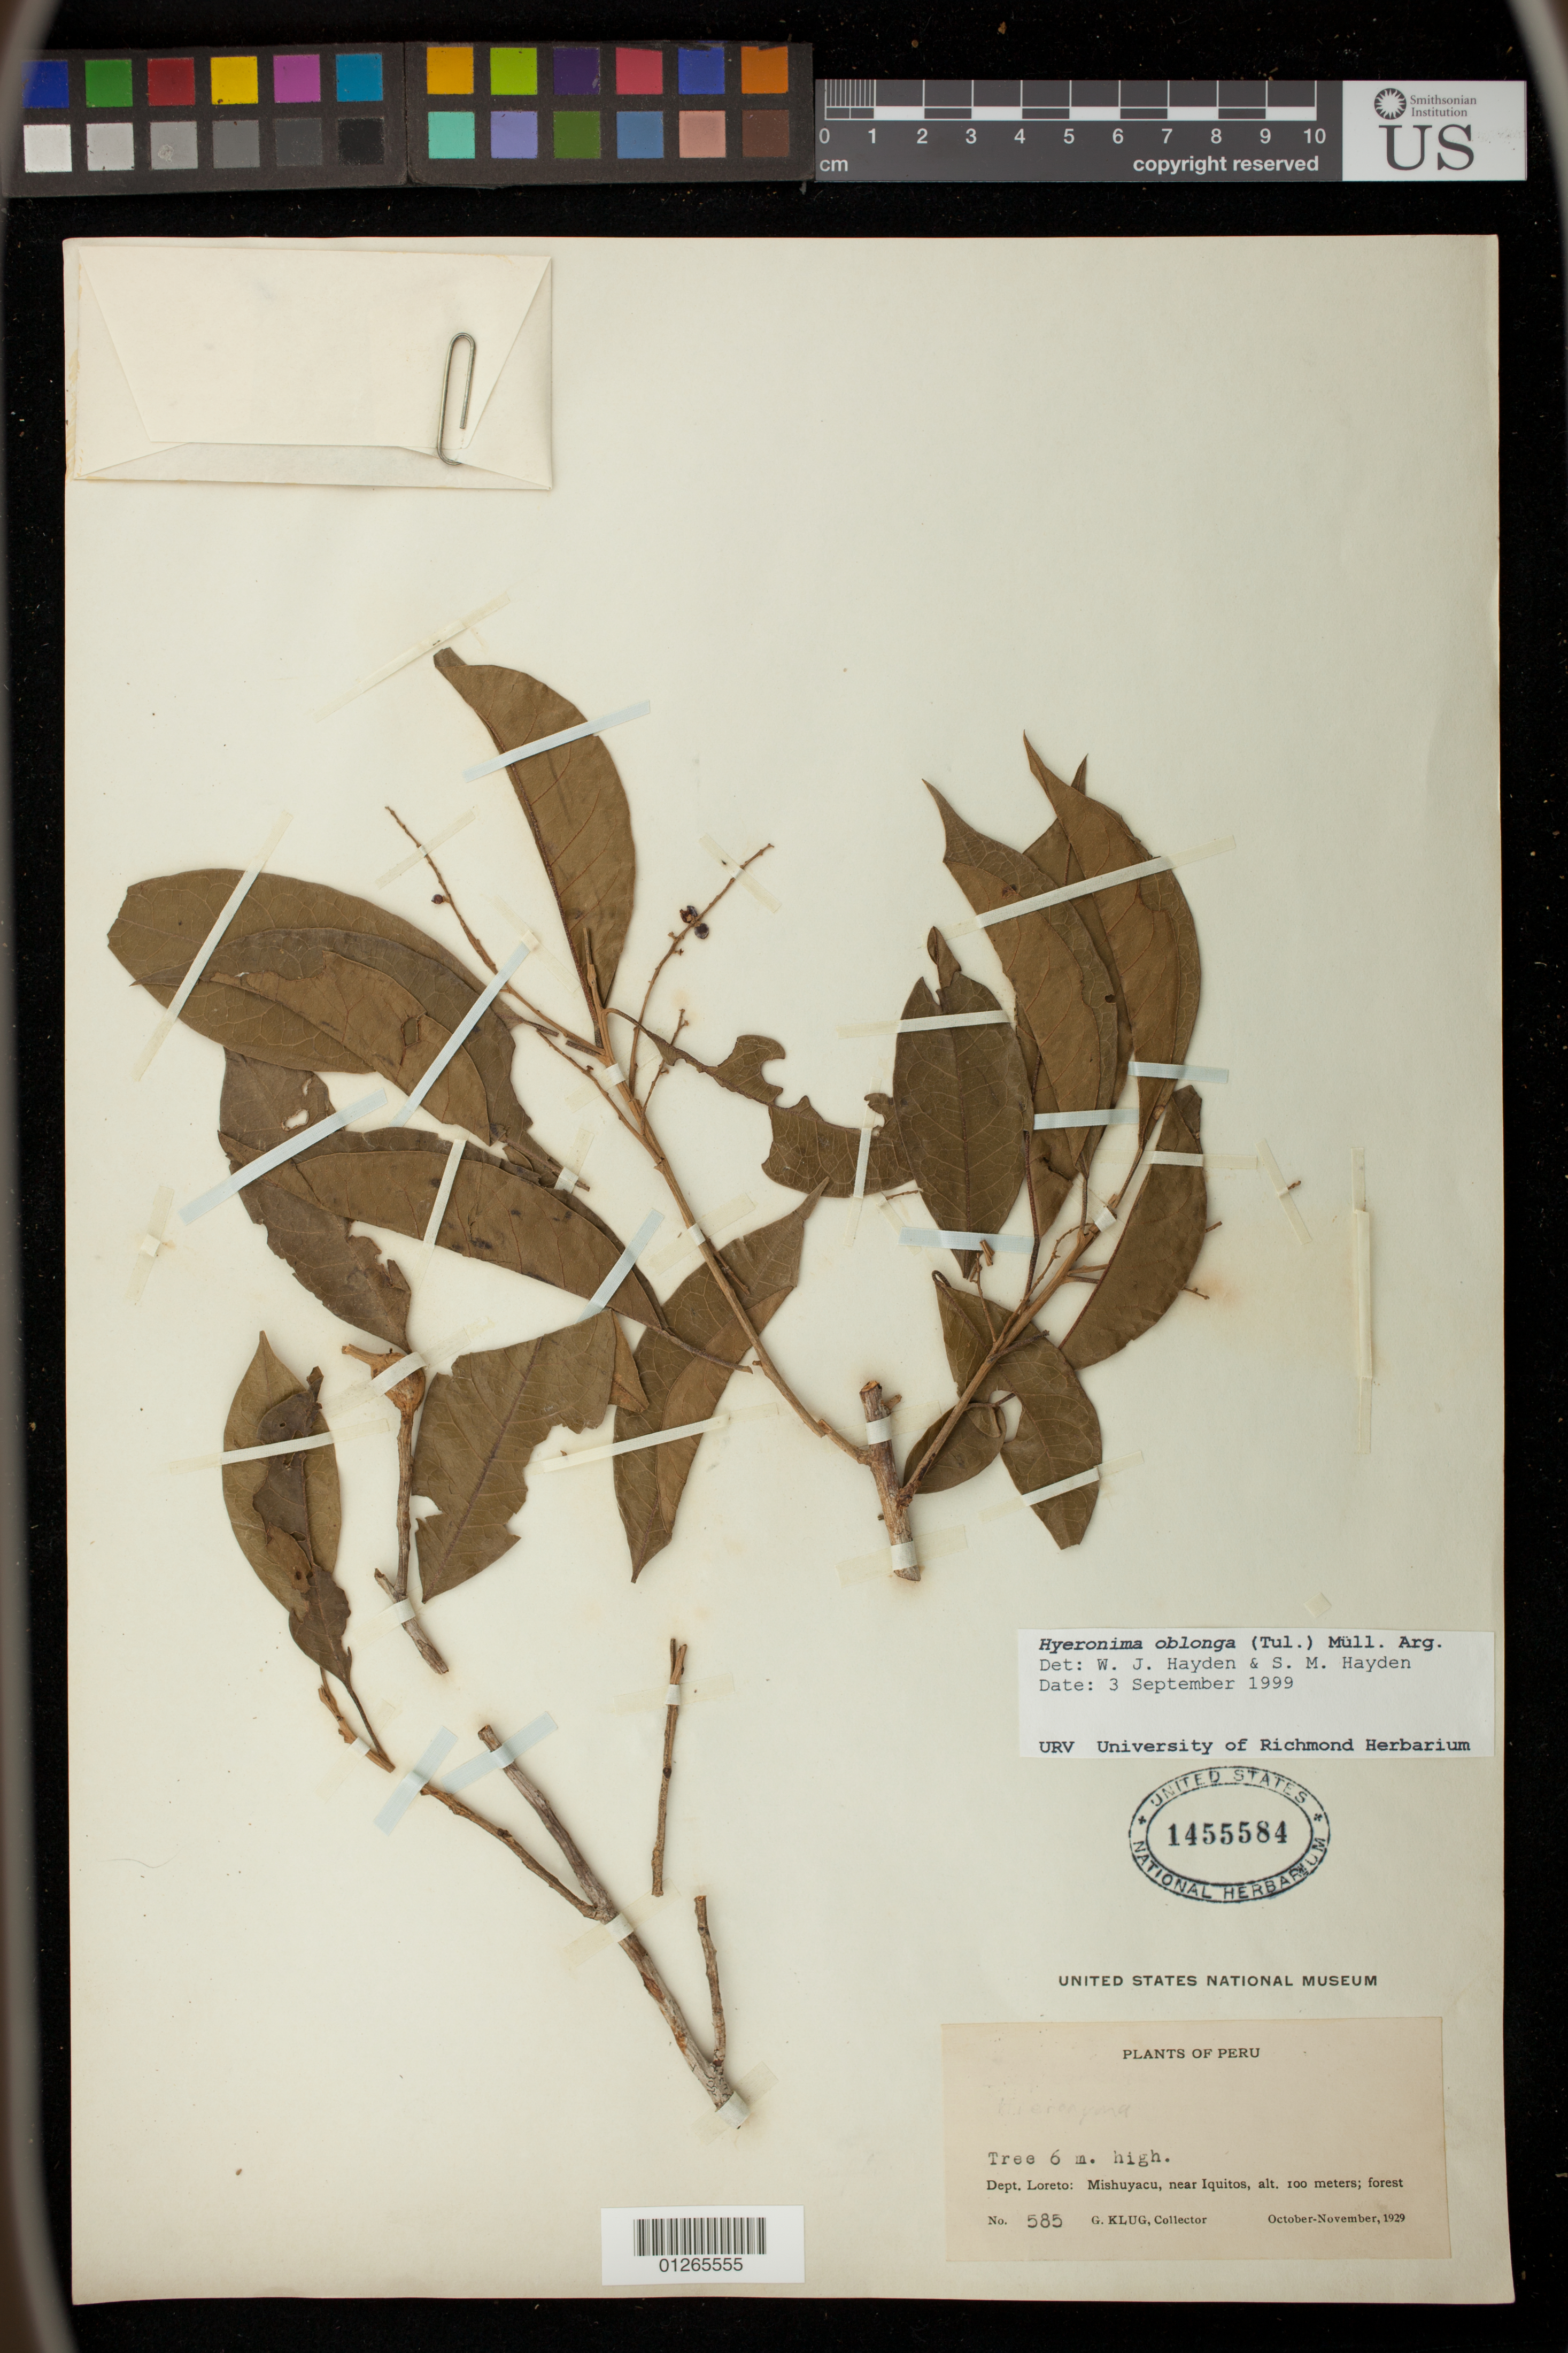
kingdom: Plantae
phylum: Tracheophyta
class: Magnoliopsida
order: Malpighiales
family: Phyllanthaceae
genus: Hieronyma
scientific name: Hieronyma oblonga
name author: (Tul.) Müll. Arg.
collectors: G. Klug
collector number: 585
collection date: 1929-10-01/1929-11-01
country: Peru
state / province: Loreto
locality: Balsapuerto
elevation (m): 100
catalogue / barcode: US 1455584